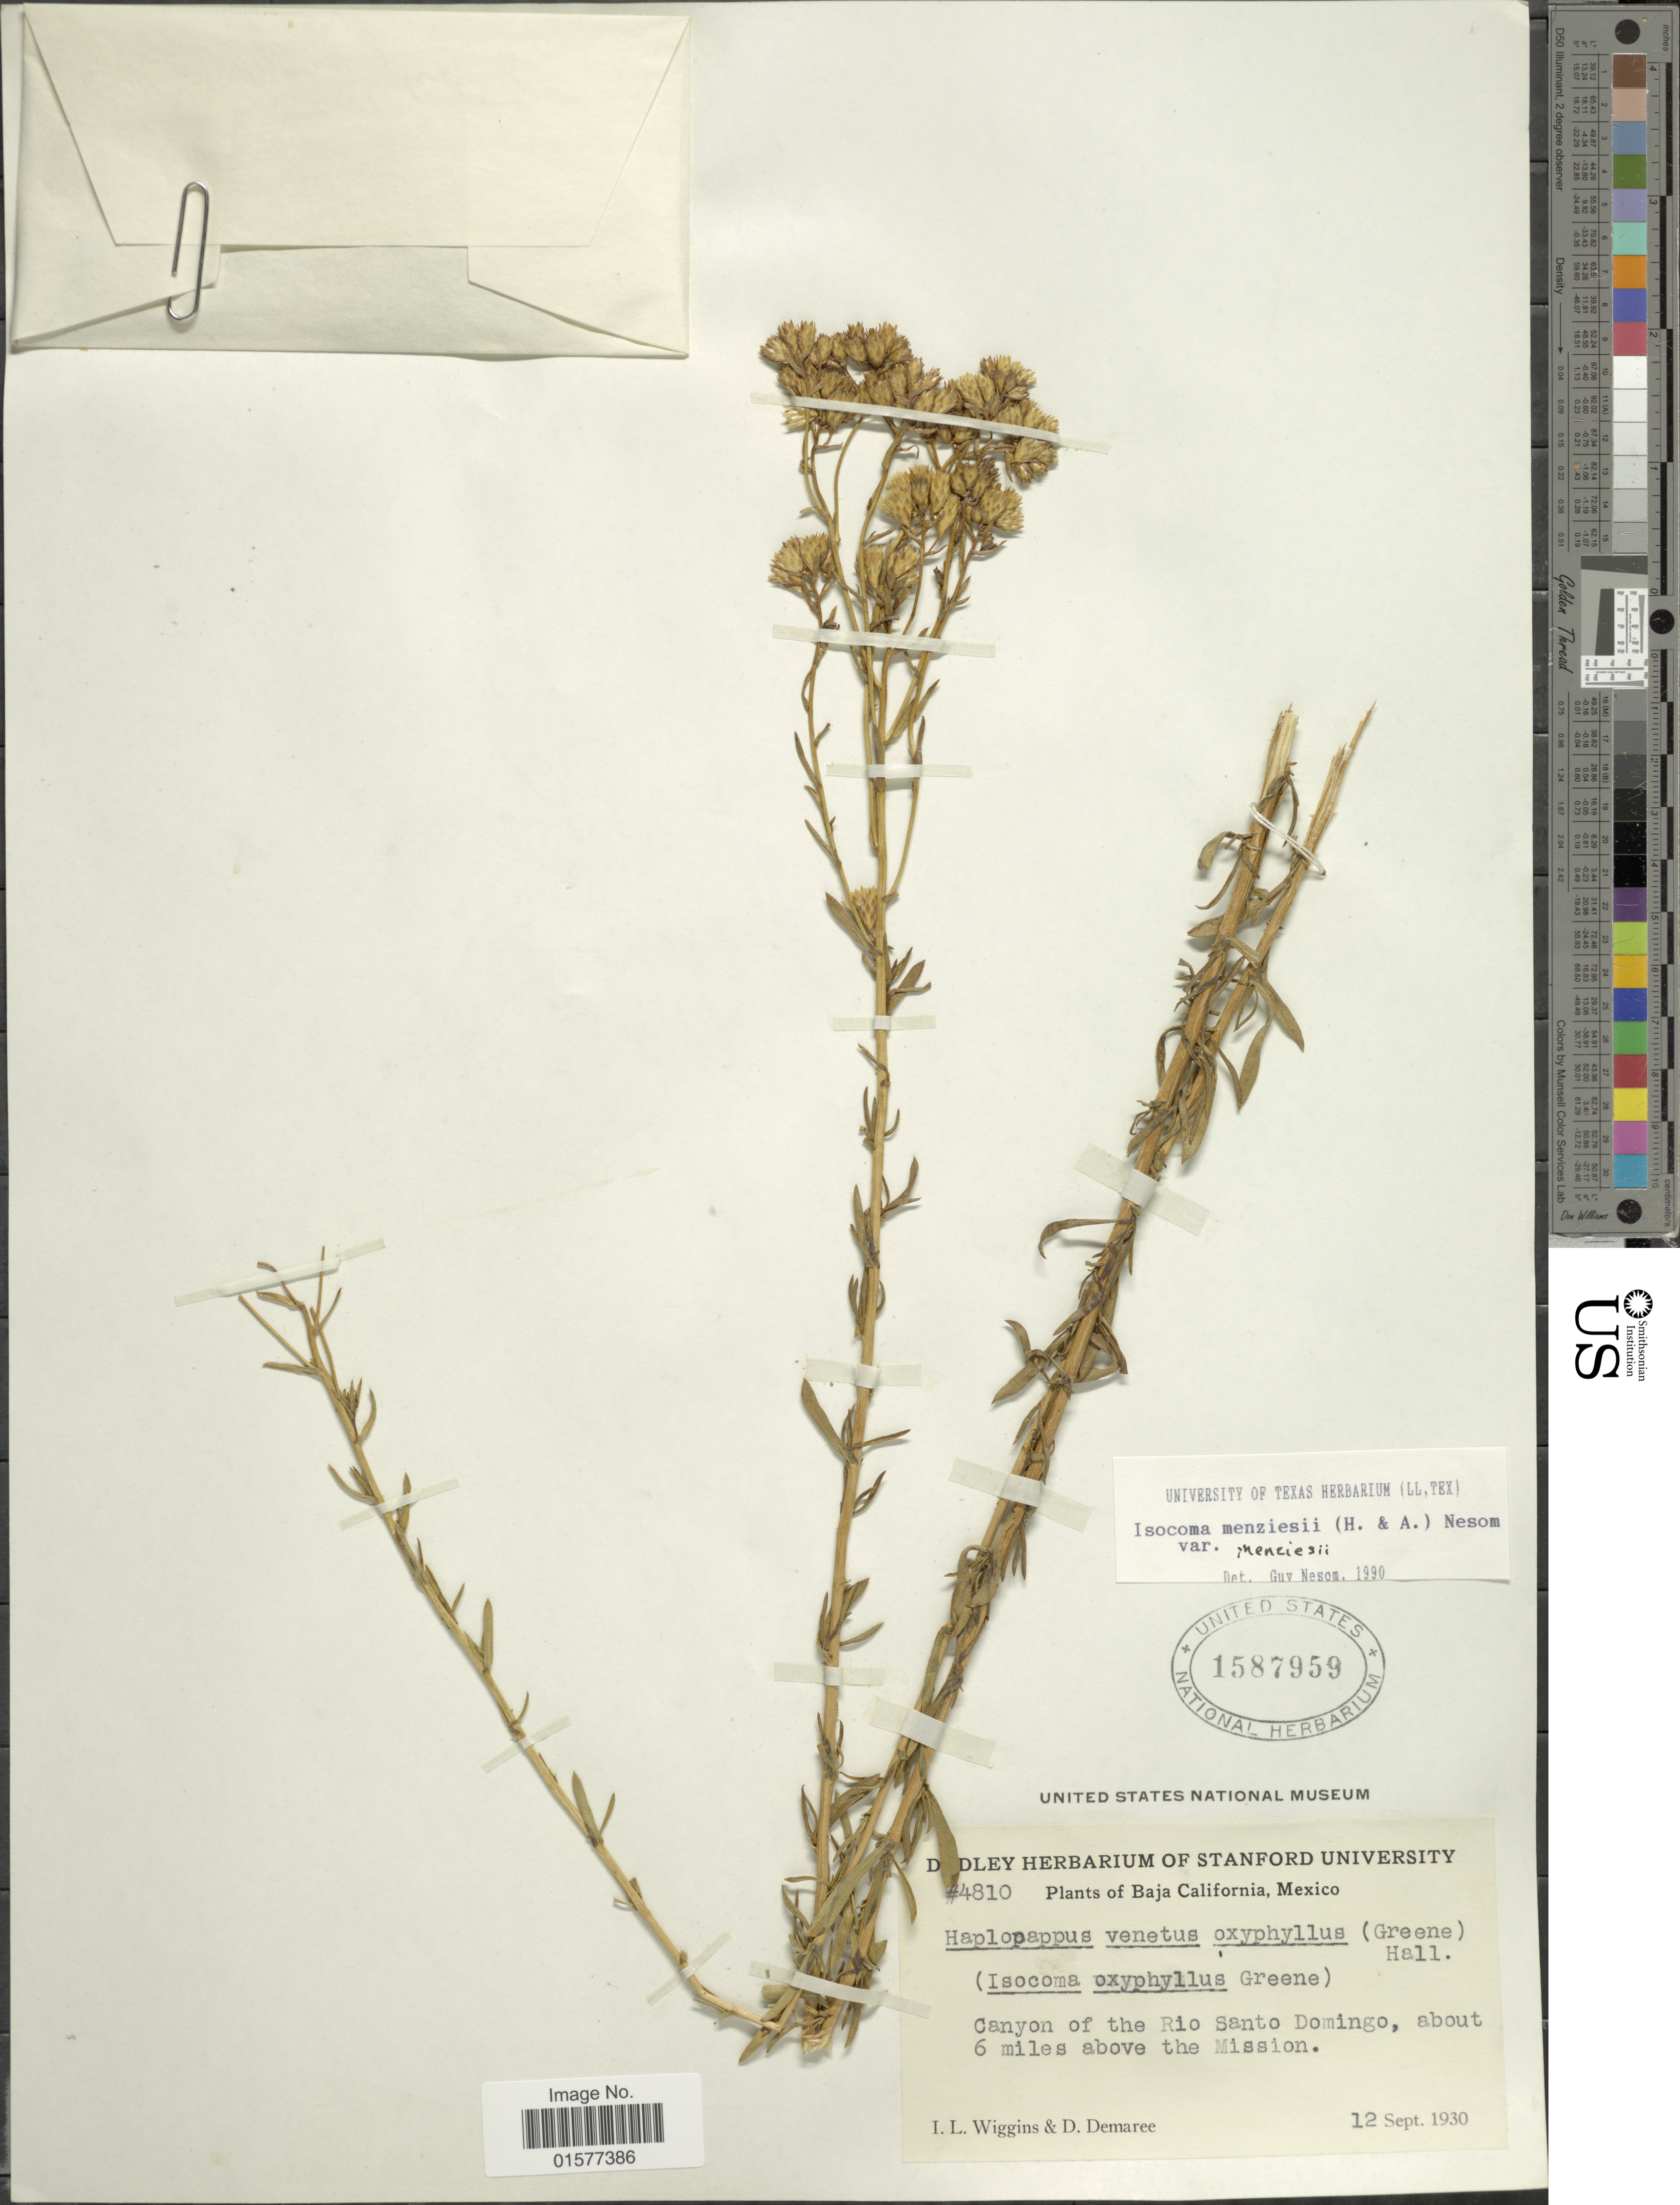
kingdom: Plantae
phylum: Tracheophyta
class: Magnoliopsida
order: Asterales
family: Asteraceae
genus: Isocoma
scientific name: Isocoma menziesii var. menziesii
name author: (Hook.) G.L. Nesom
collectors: I. L. Wiggins & D. Demaree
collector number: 4810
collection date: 1930-09-12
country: Mexico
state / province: Baja California Sur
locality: Canyon of the Rio Santo Domingo, about 6 miles above the Mission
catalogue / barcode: US 1587959